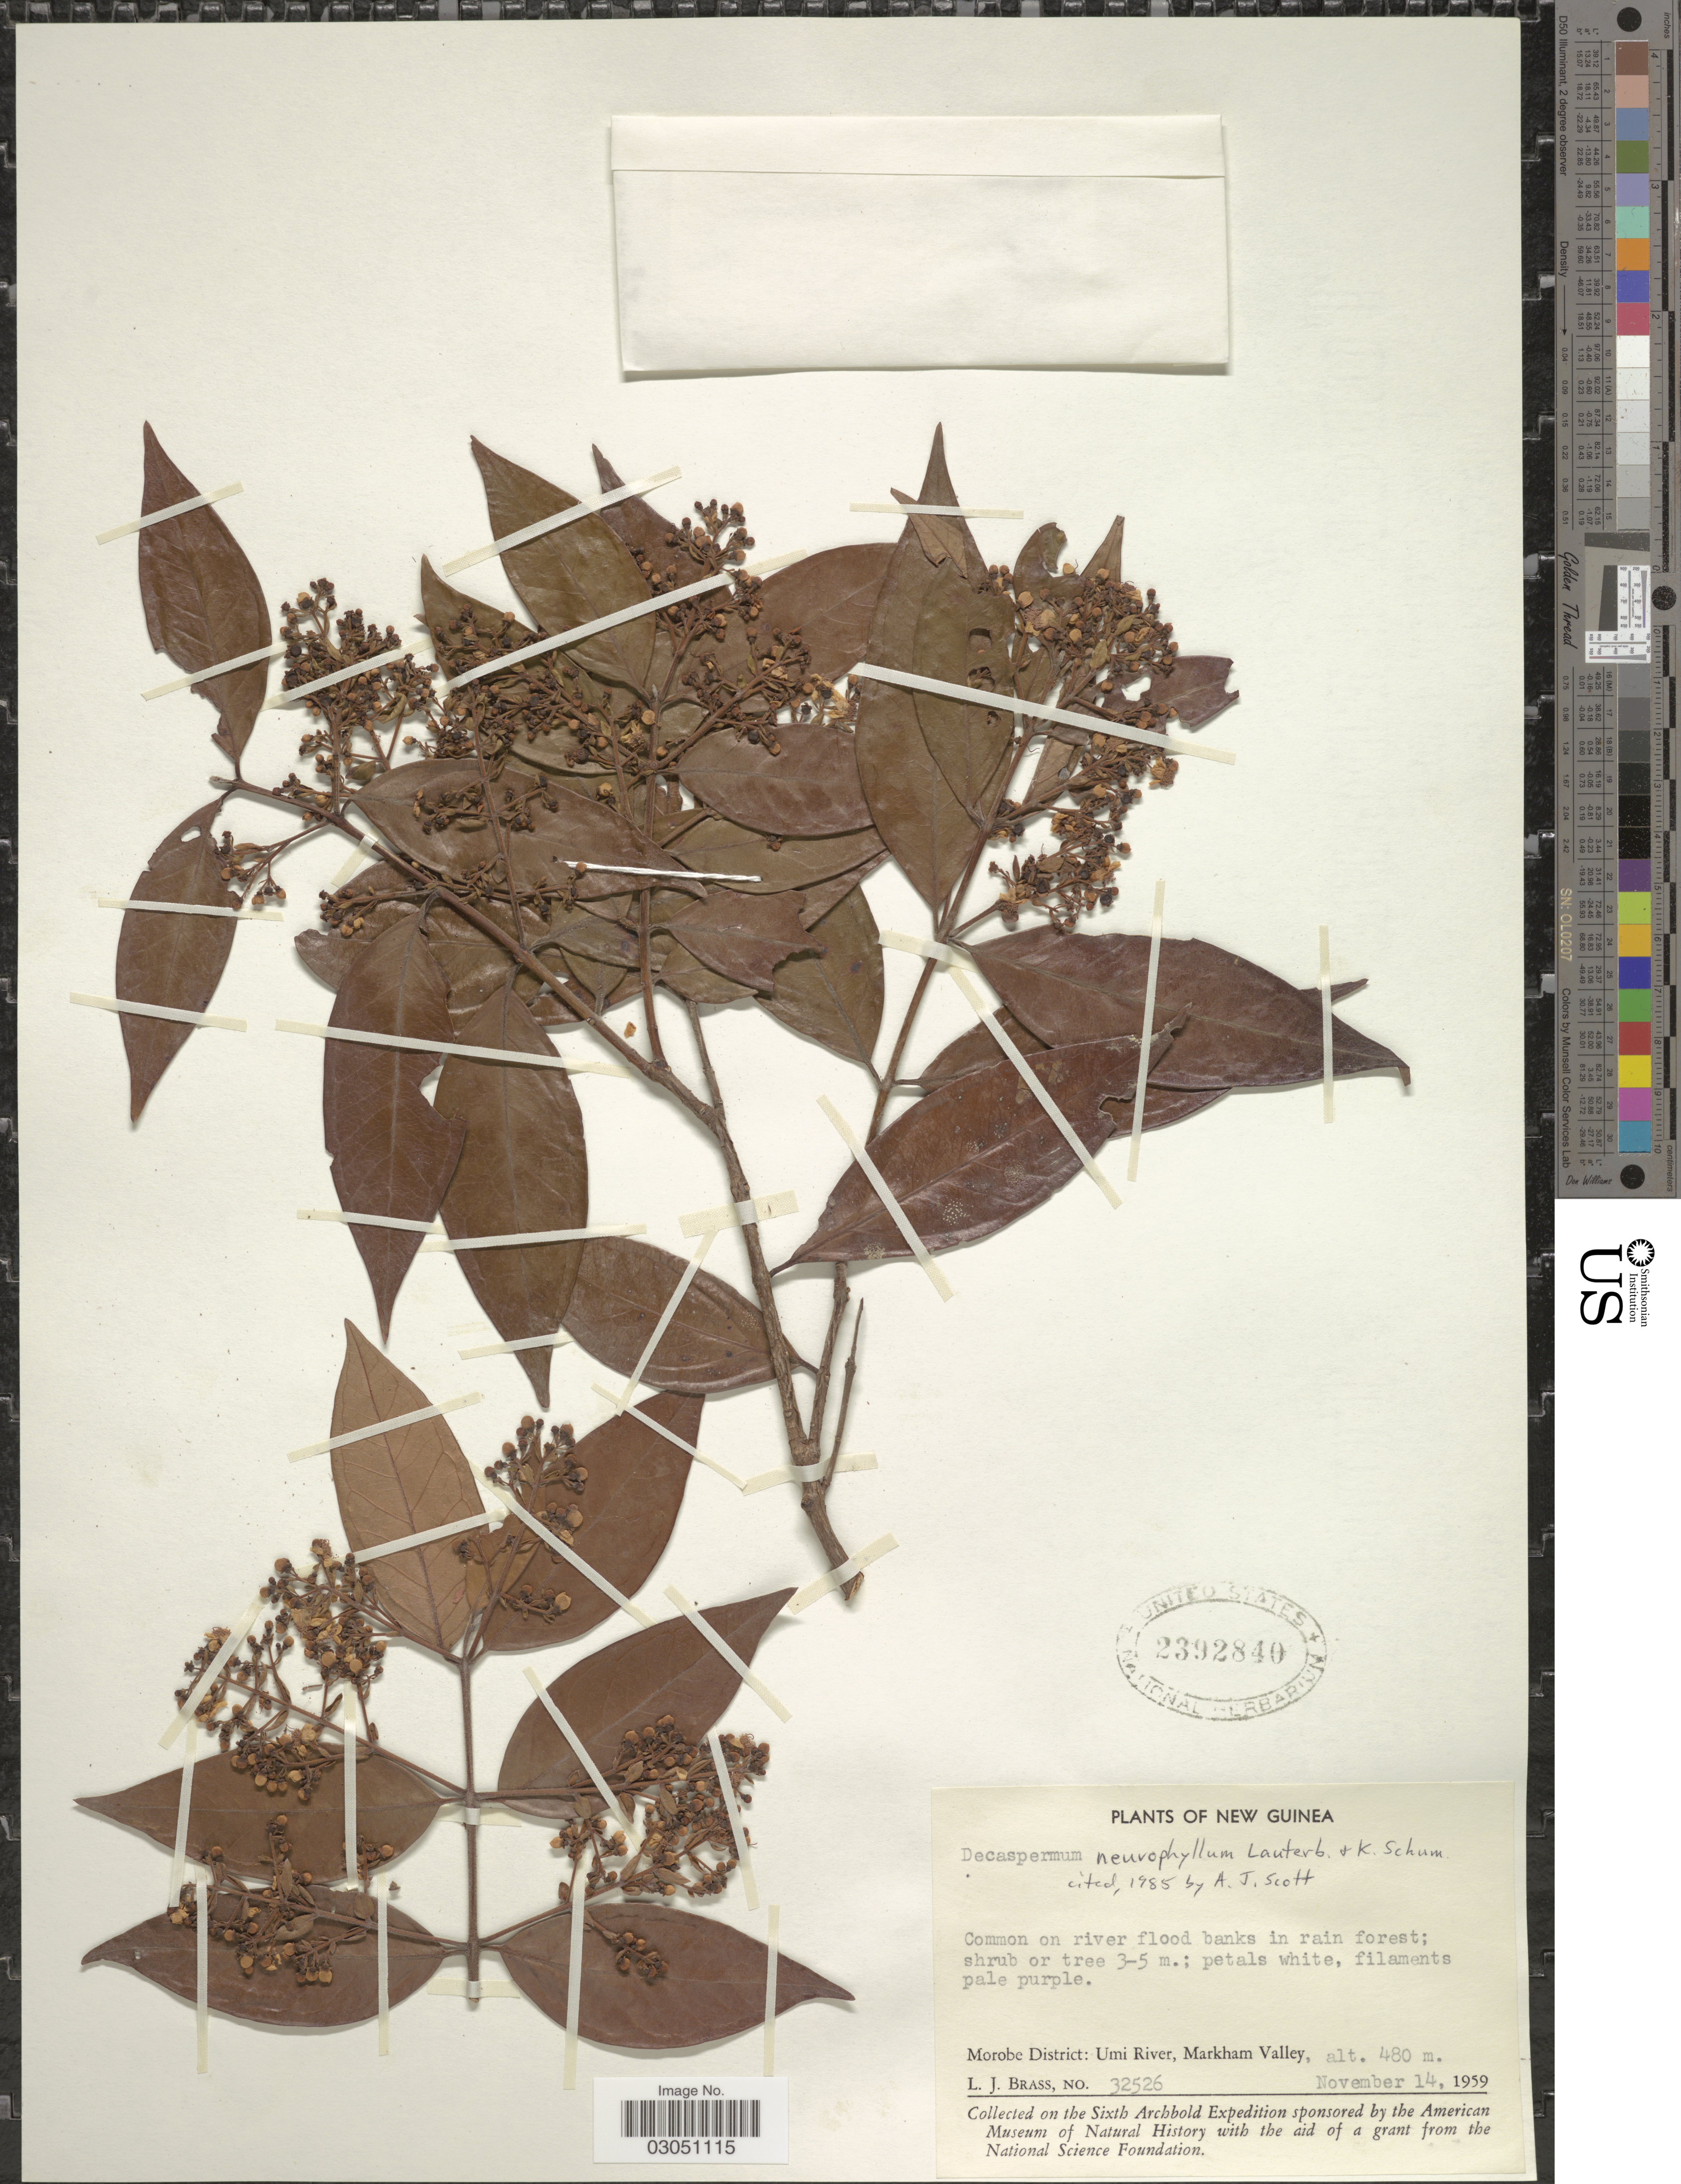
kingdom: Plantae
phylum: Tracheophyta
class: Magnoliopsida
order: Myrtales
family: Myrtaceae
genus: Decaspermum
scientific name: Decaspermum neurophyllum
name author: K. Schum. & Lauterb.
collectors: L. J. Brass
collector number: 32526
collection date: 1959-11-14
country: Papua New Guinea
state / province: Morobe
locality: New Guinea. Morobe District: Umi River, Markham Valley.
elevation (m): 480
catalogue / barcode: US 2392840